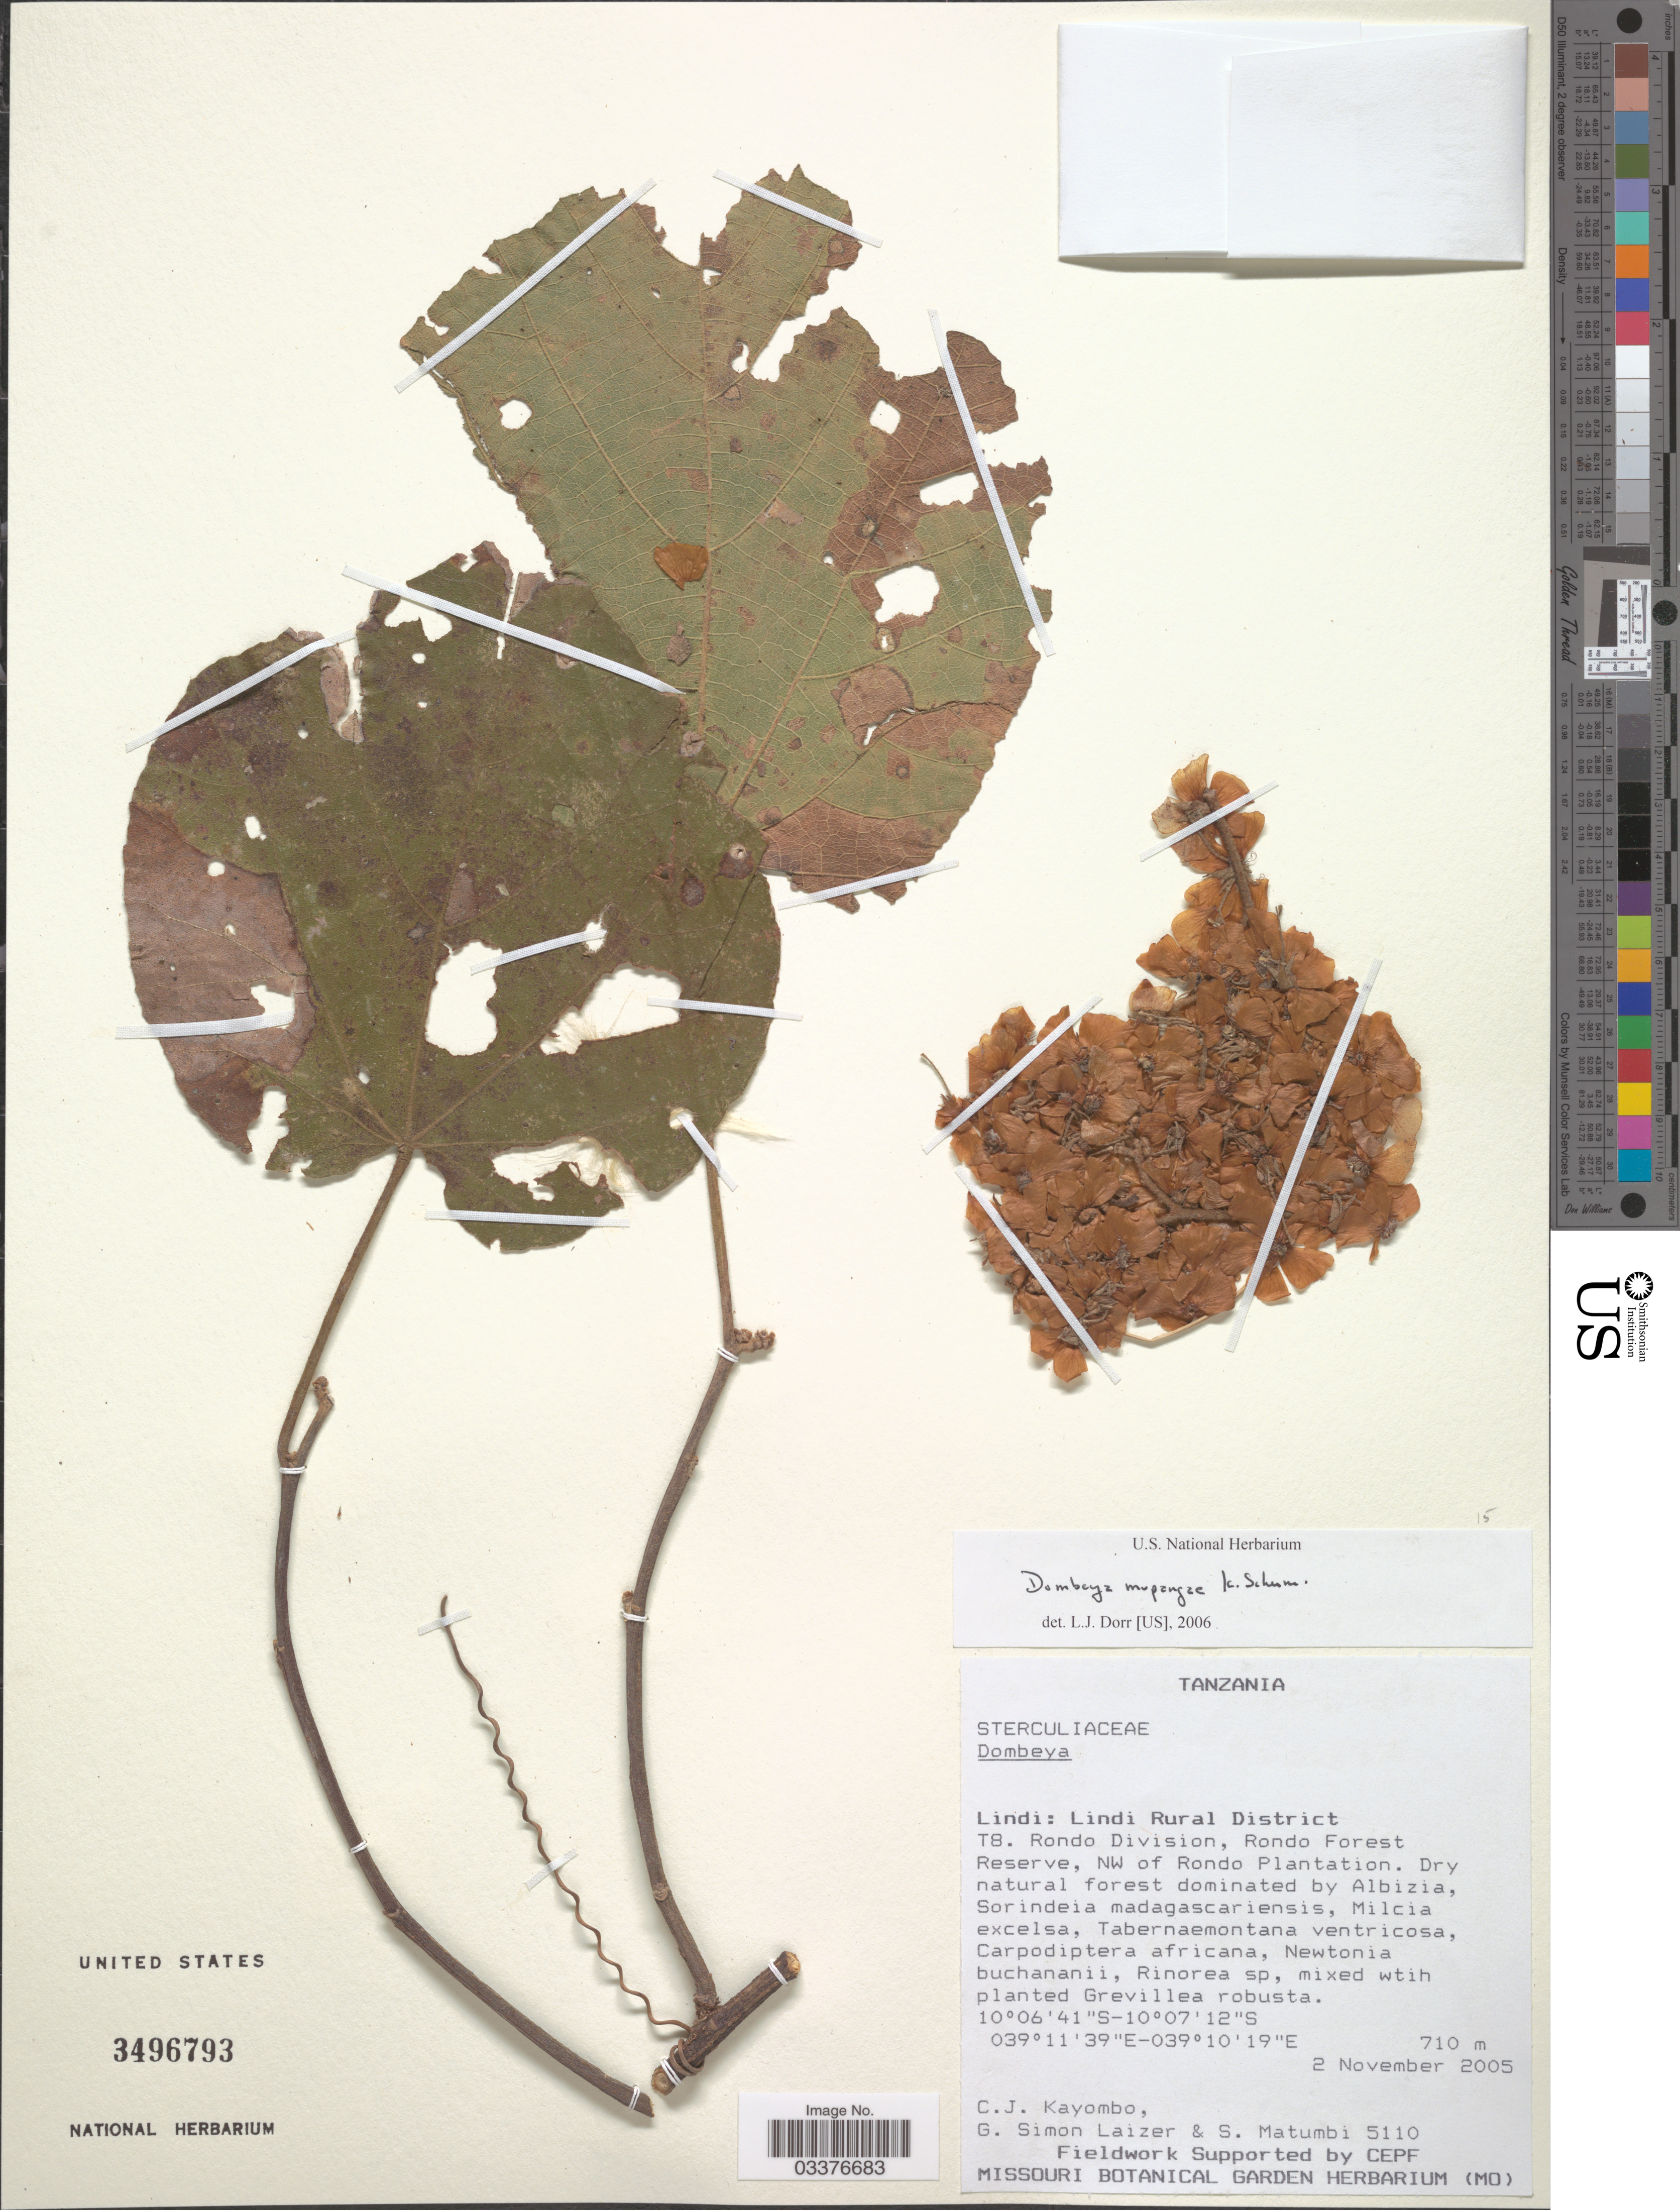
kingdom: Plantae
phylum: Tracheophyta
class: Magnoliopsida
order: Malvales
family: Malvaceae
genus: Dombeya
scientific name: Dombeya mupangae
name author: K. Schum.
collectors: C. Kayombo, G. S. Laizer & S. Matumbi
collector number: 5110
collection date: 2005-11-02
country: Tanzania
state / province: Lindi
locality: Lindi Rural District. T8. Rondo Division, Rondo Forest Reserve, NW of Rondo Plantation.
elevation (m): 710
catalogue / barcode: US 3496793